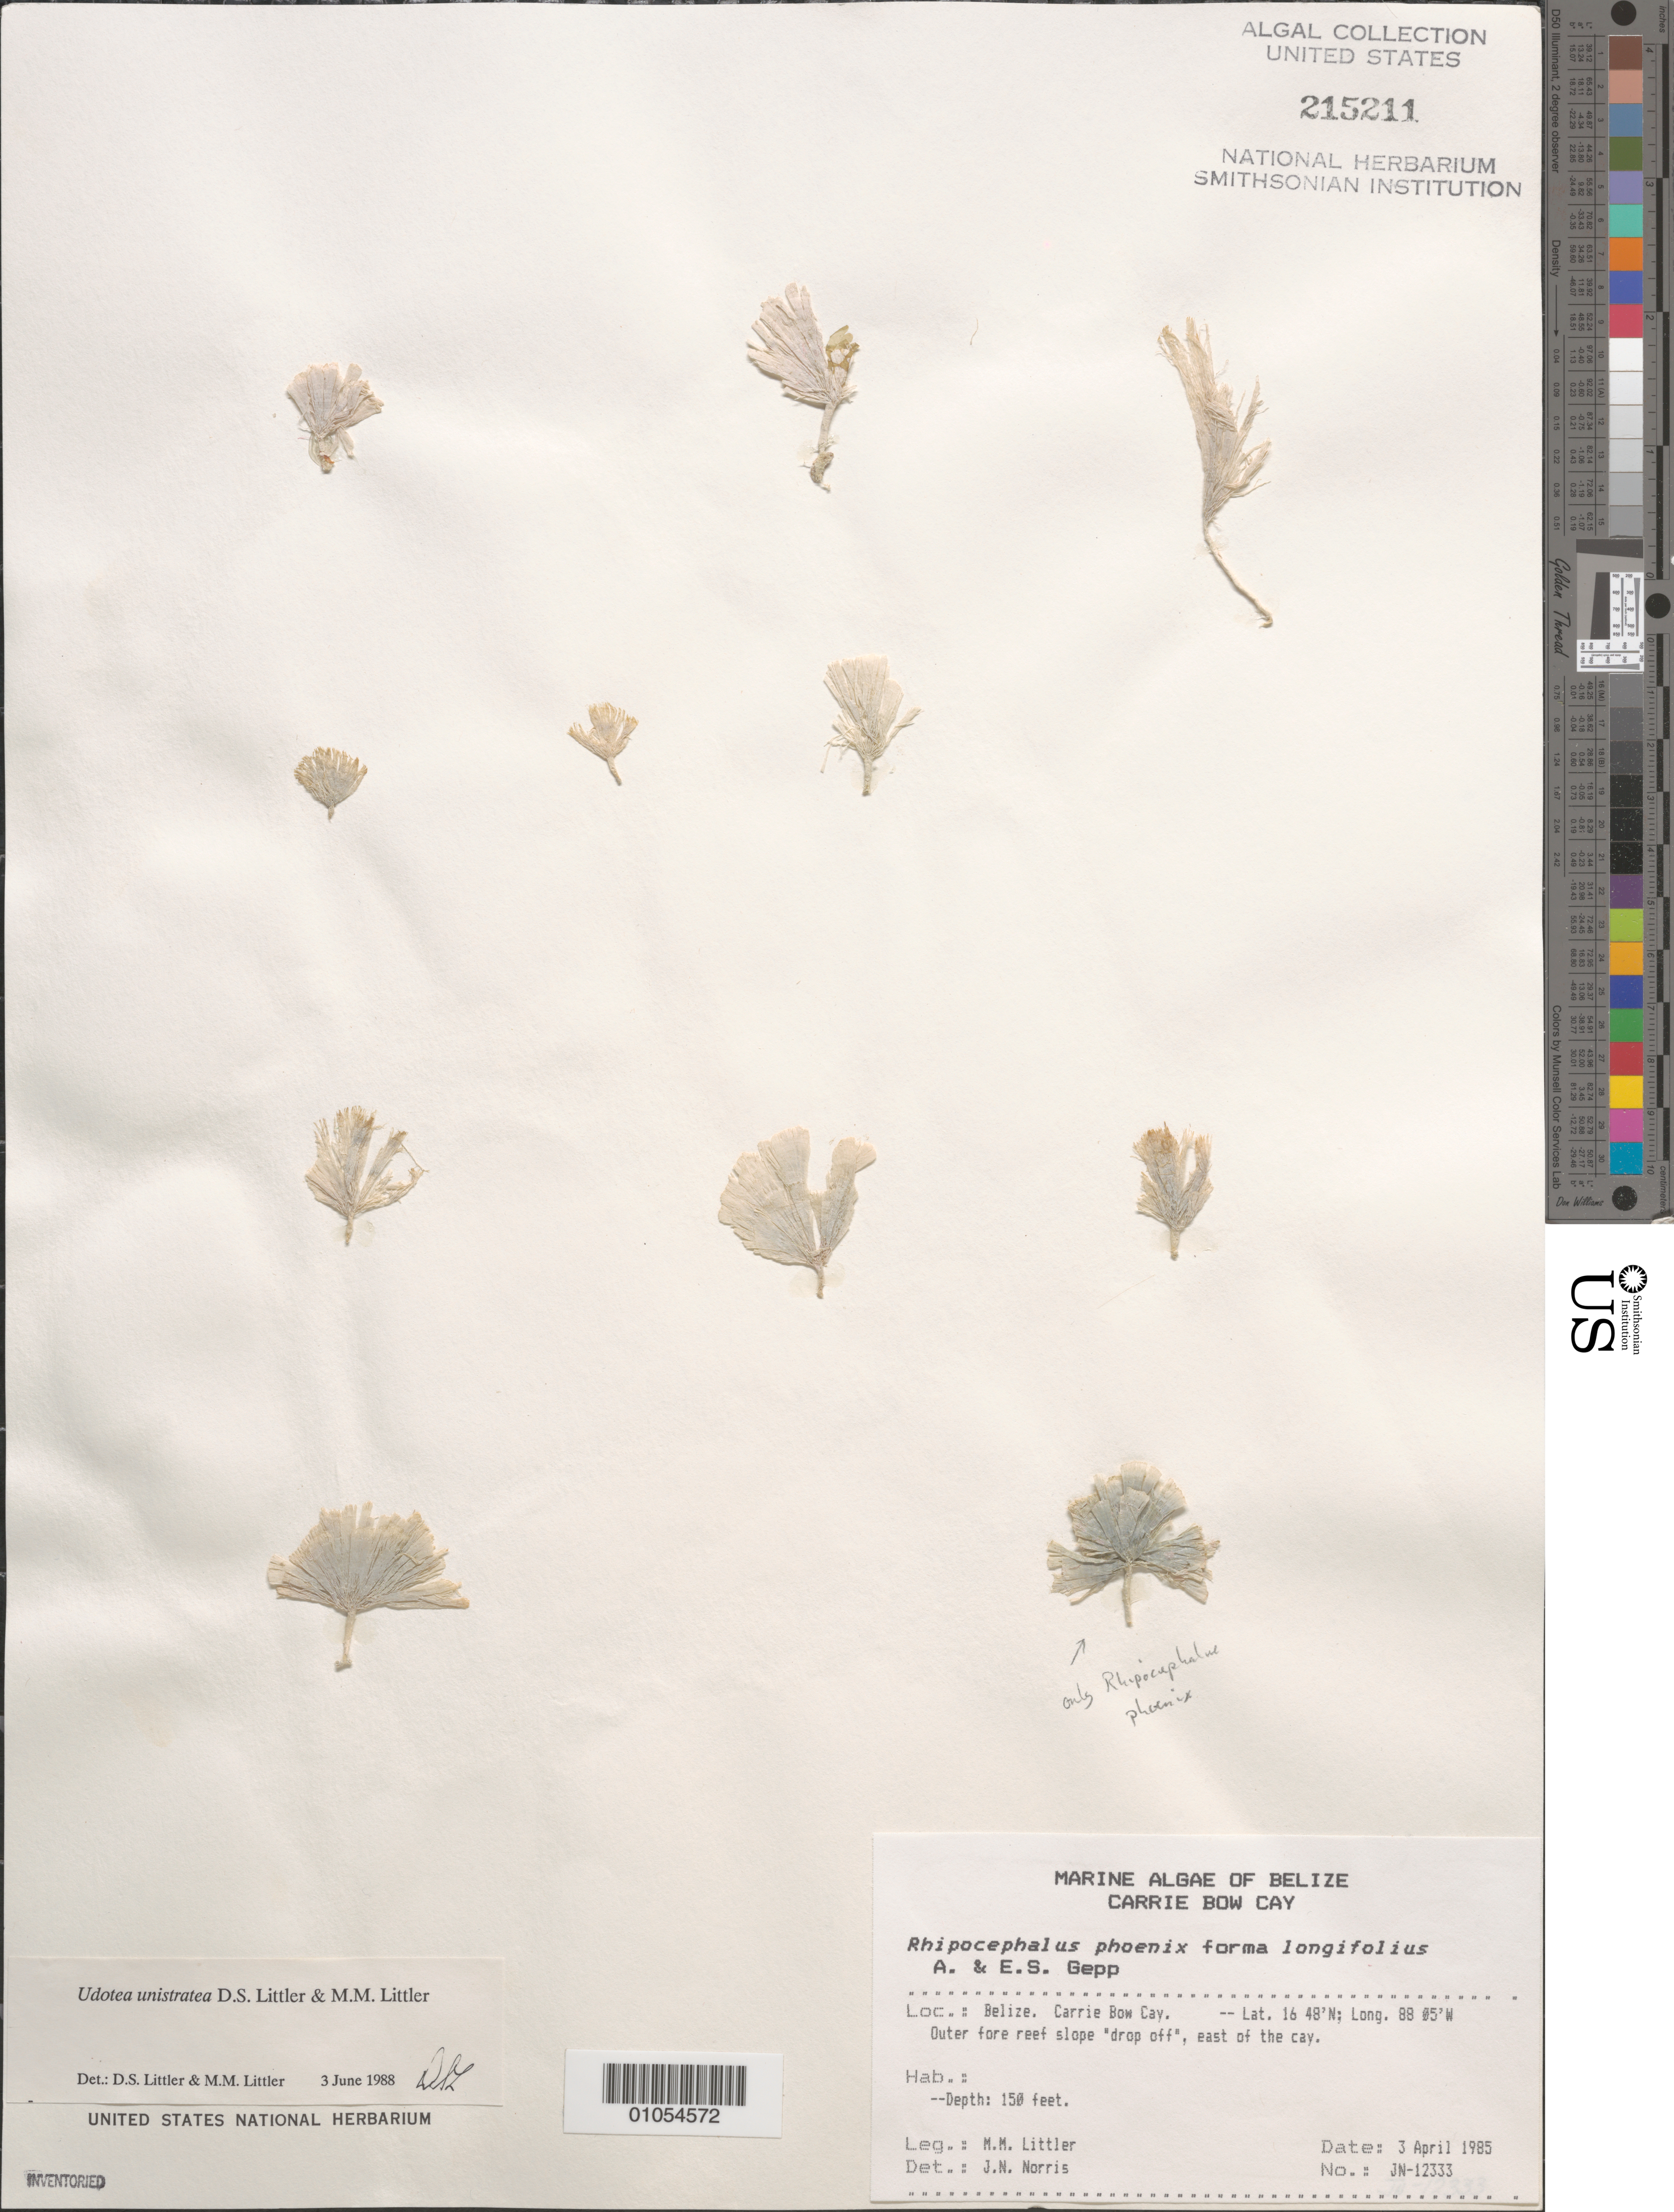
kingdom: Plantae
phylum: Chlorophyta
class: Ulvophyceae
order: Bryopsidales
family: Udoteaceae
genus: Udotea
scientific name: Udotea unistratea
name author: D.S. Littler & Littler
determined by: Littler, D. S.; Littler, M. M.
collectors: M. M. Littler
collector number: JN-12333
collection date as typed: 03 Apr 1985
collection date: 1985-04-03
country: Belize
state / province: Stann Creek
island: Carrie Bow Cay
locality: Outer fore reef slope "drop off", east of Carrie Bow Cay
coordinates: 16 48'N, 88 05'W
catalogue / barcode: US 215211